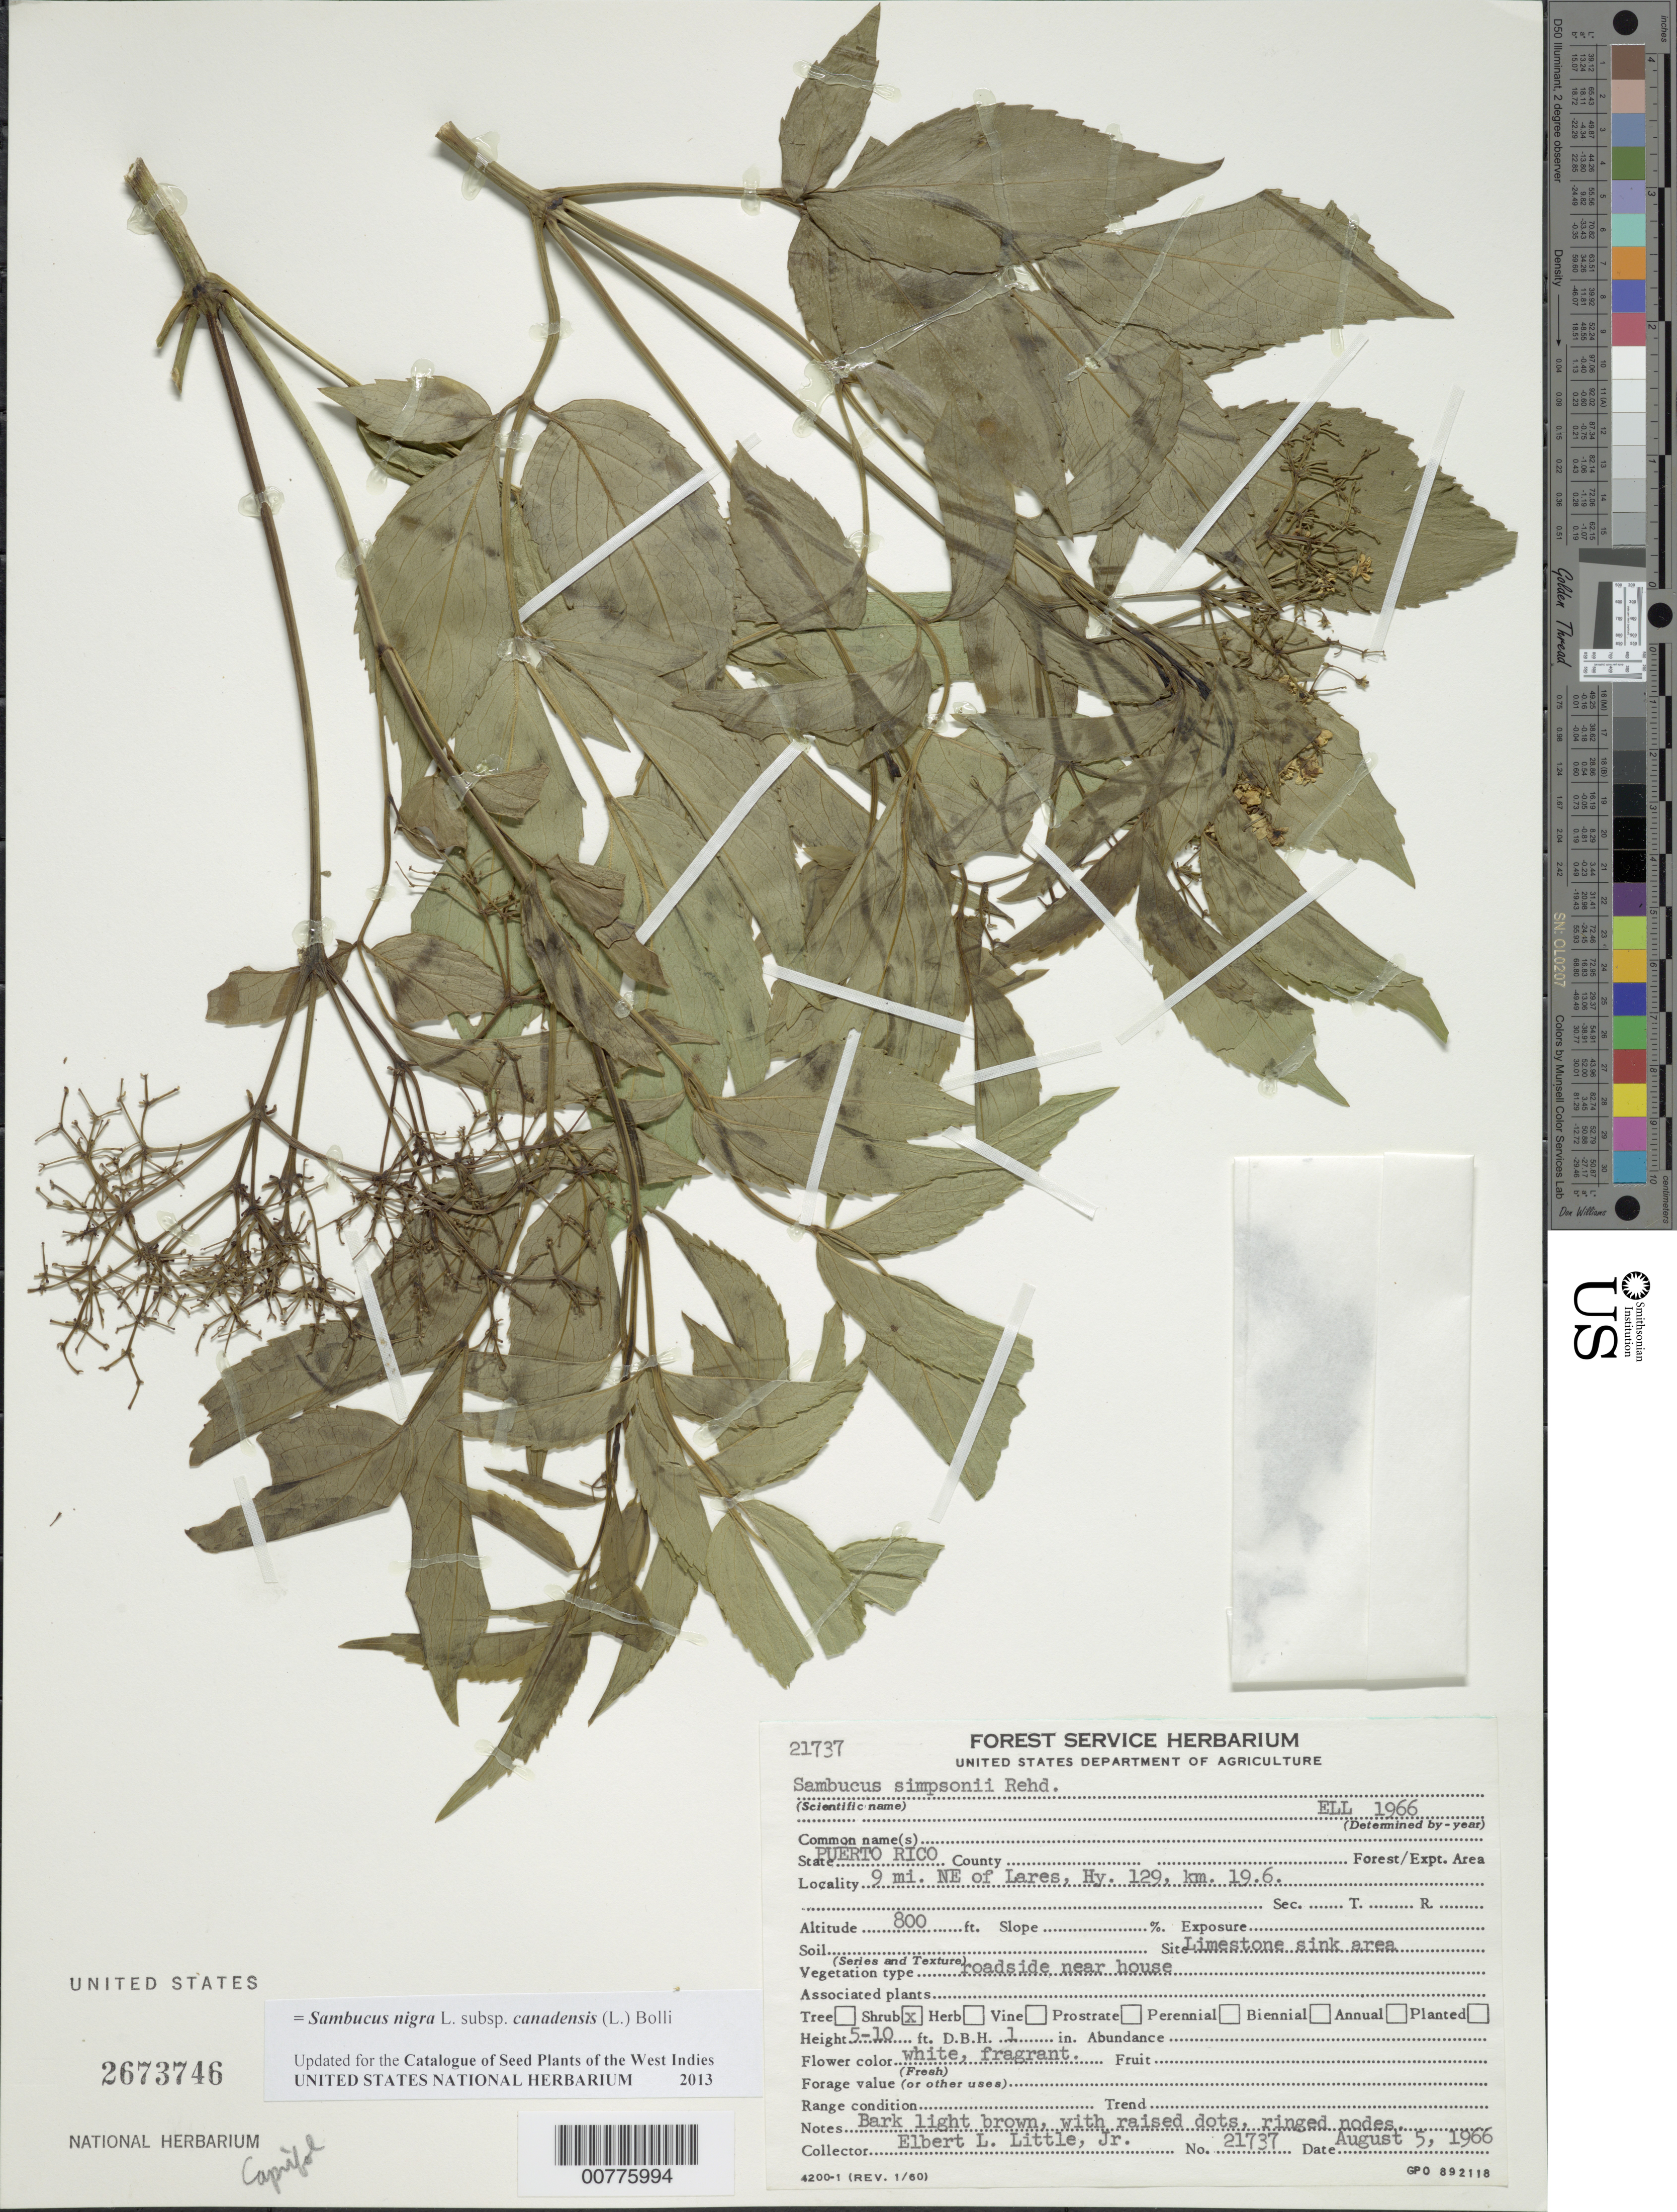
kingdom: Plantae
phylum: Tracheophyta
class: Magnoliopsida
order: Dipsacales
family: Viburnaceae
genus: Sambucus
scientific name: Sambucus nigra subsp. canadensis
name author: (L.) Bolli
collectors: E. L. Little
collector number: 21737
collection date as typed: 05 Aug 1966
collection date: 1966-08-05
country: Puerto Rico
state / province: Lares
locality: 9 mi NE of Lares, Hwy. 129, km 19.6. Roadside near house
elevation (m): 244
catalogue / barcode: US 2673746